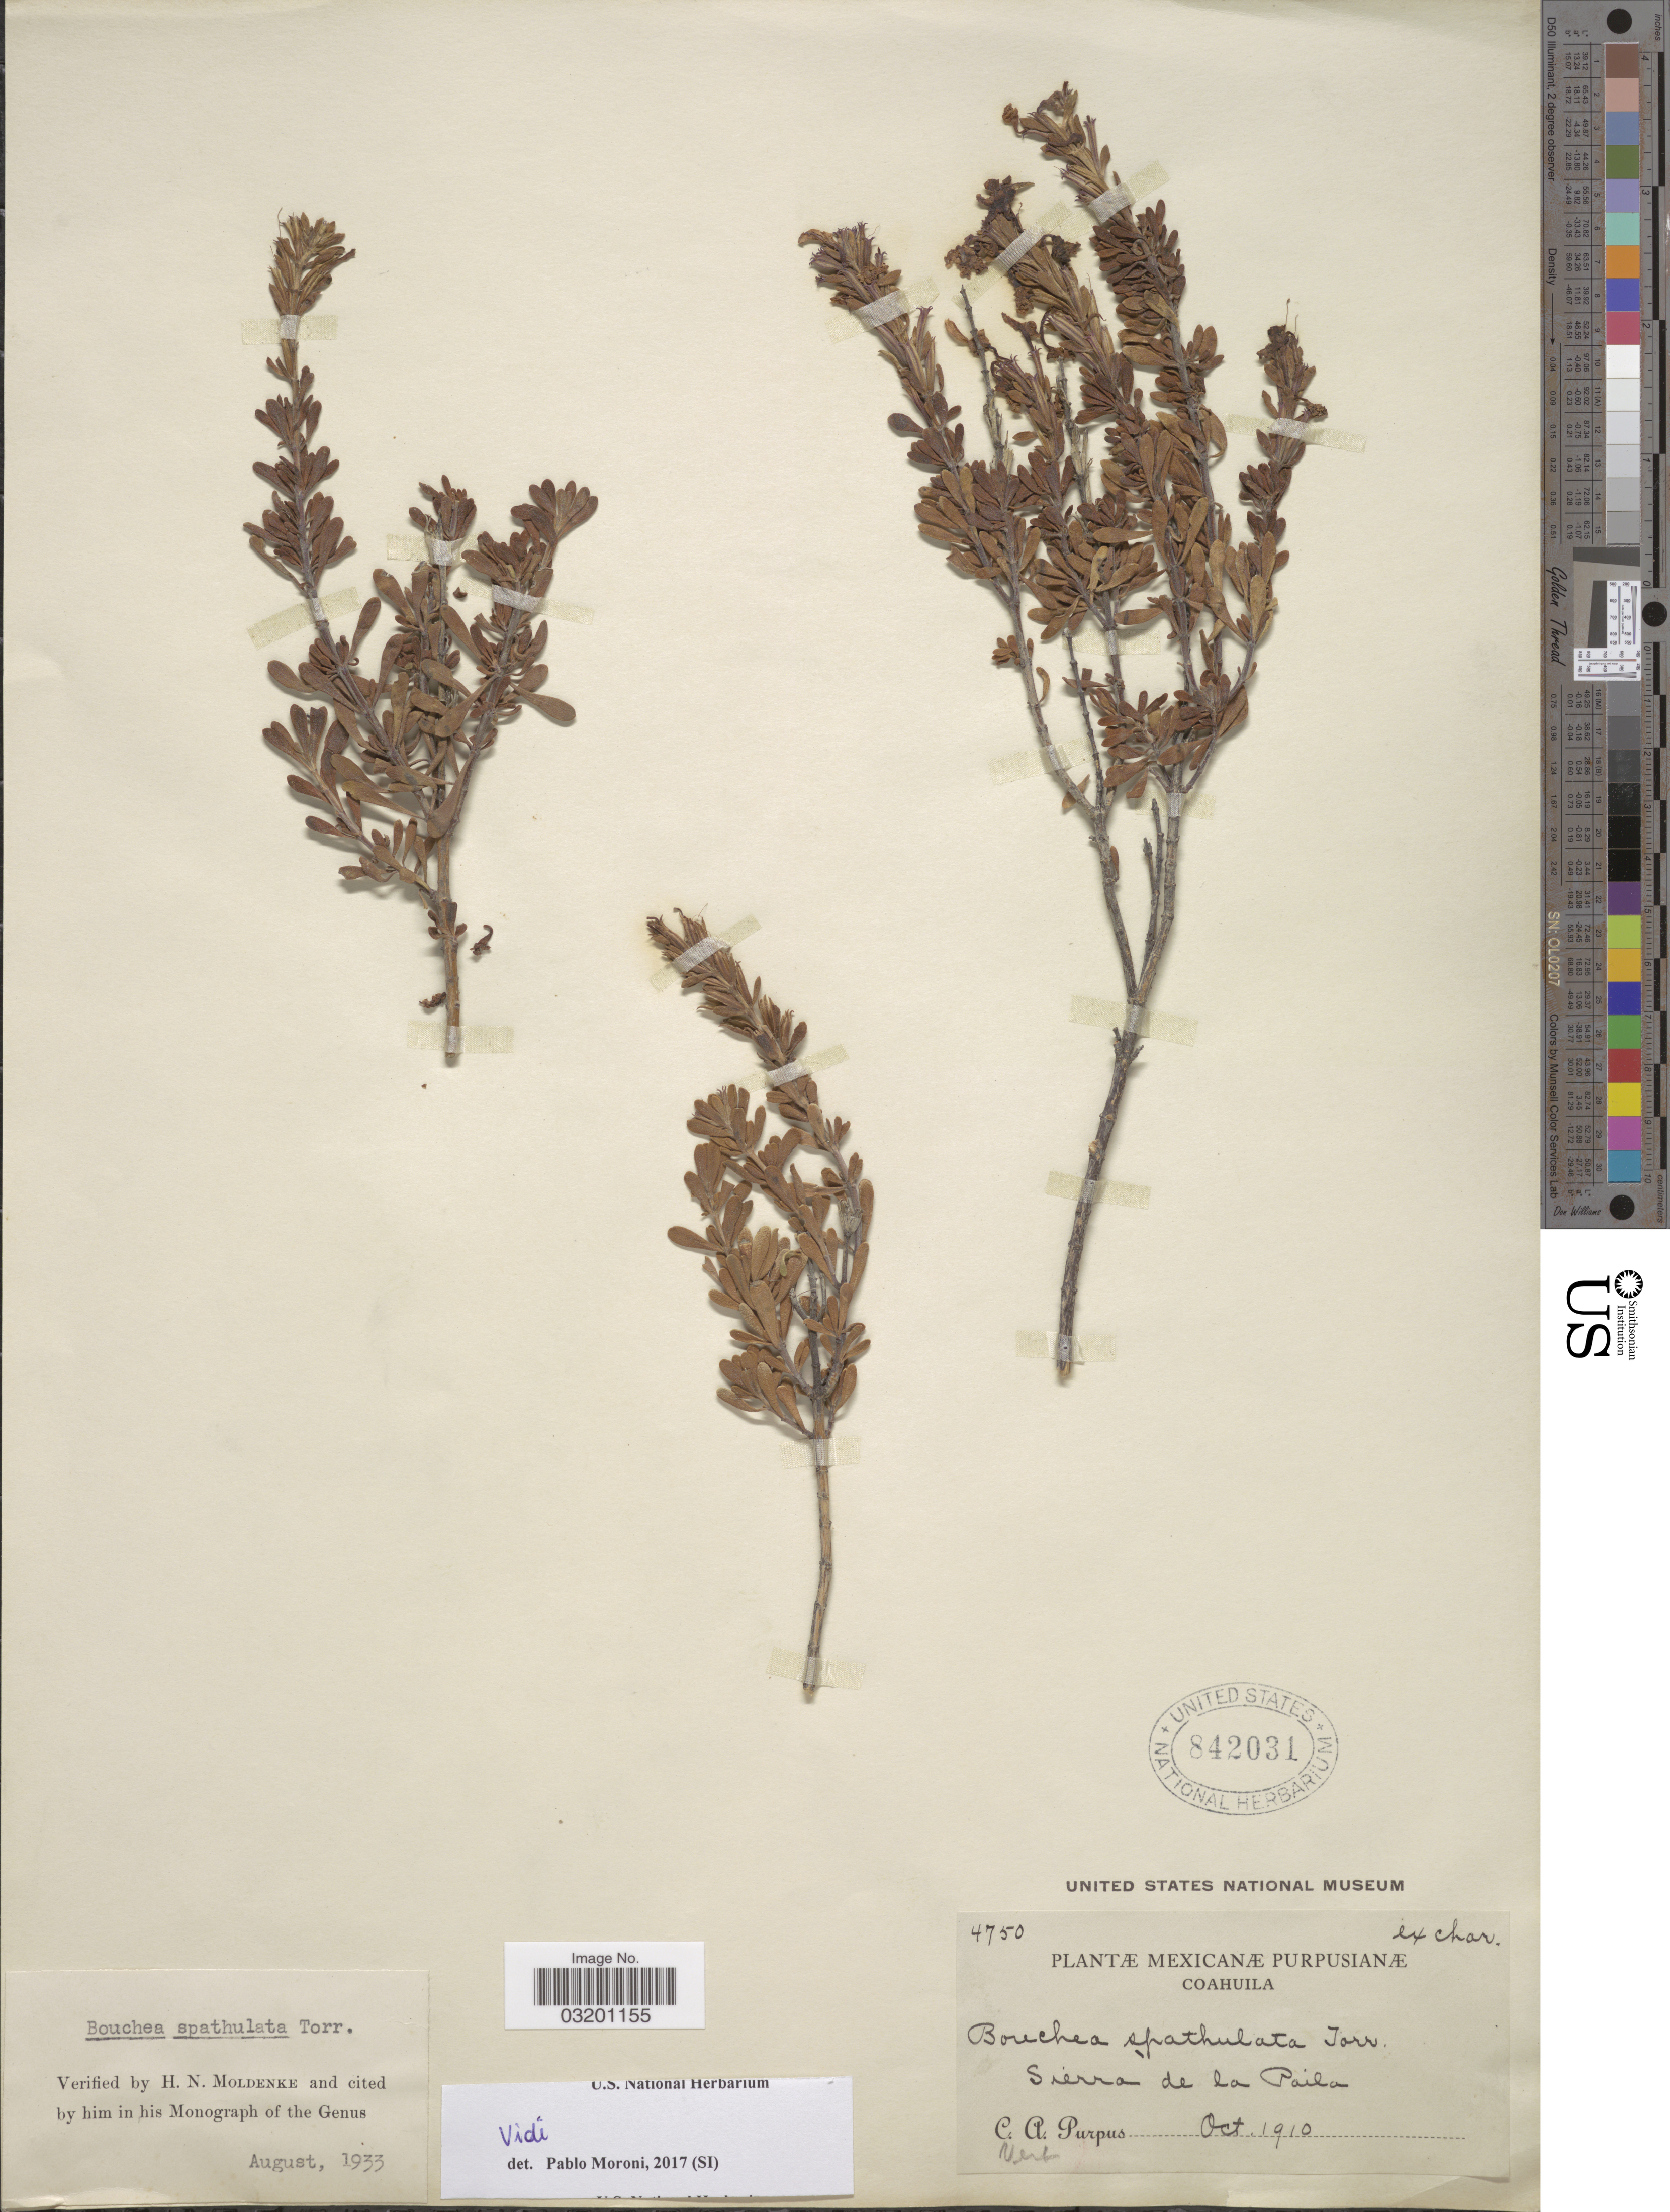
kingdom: Plantae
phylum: Tracheophyta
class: Magnoliopsida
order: Lamiales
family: Verbenaceae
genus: Bouchea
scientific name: Bouchea spathulata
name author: Torr. in Emory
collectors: C. A. Purpus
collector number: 4750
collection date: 1910-10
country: Mexico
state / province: Coahuila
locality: Sierra de la Paila.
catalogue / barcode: US 842031